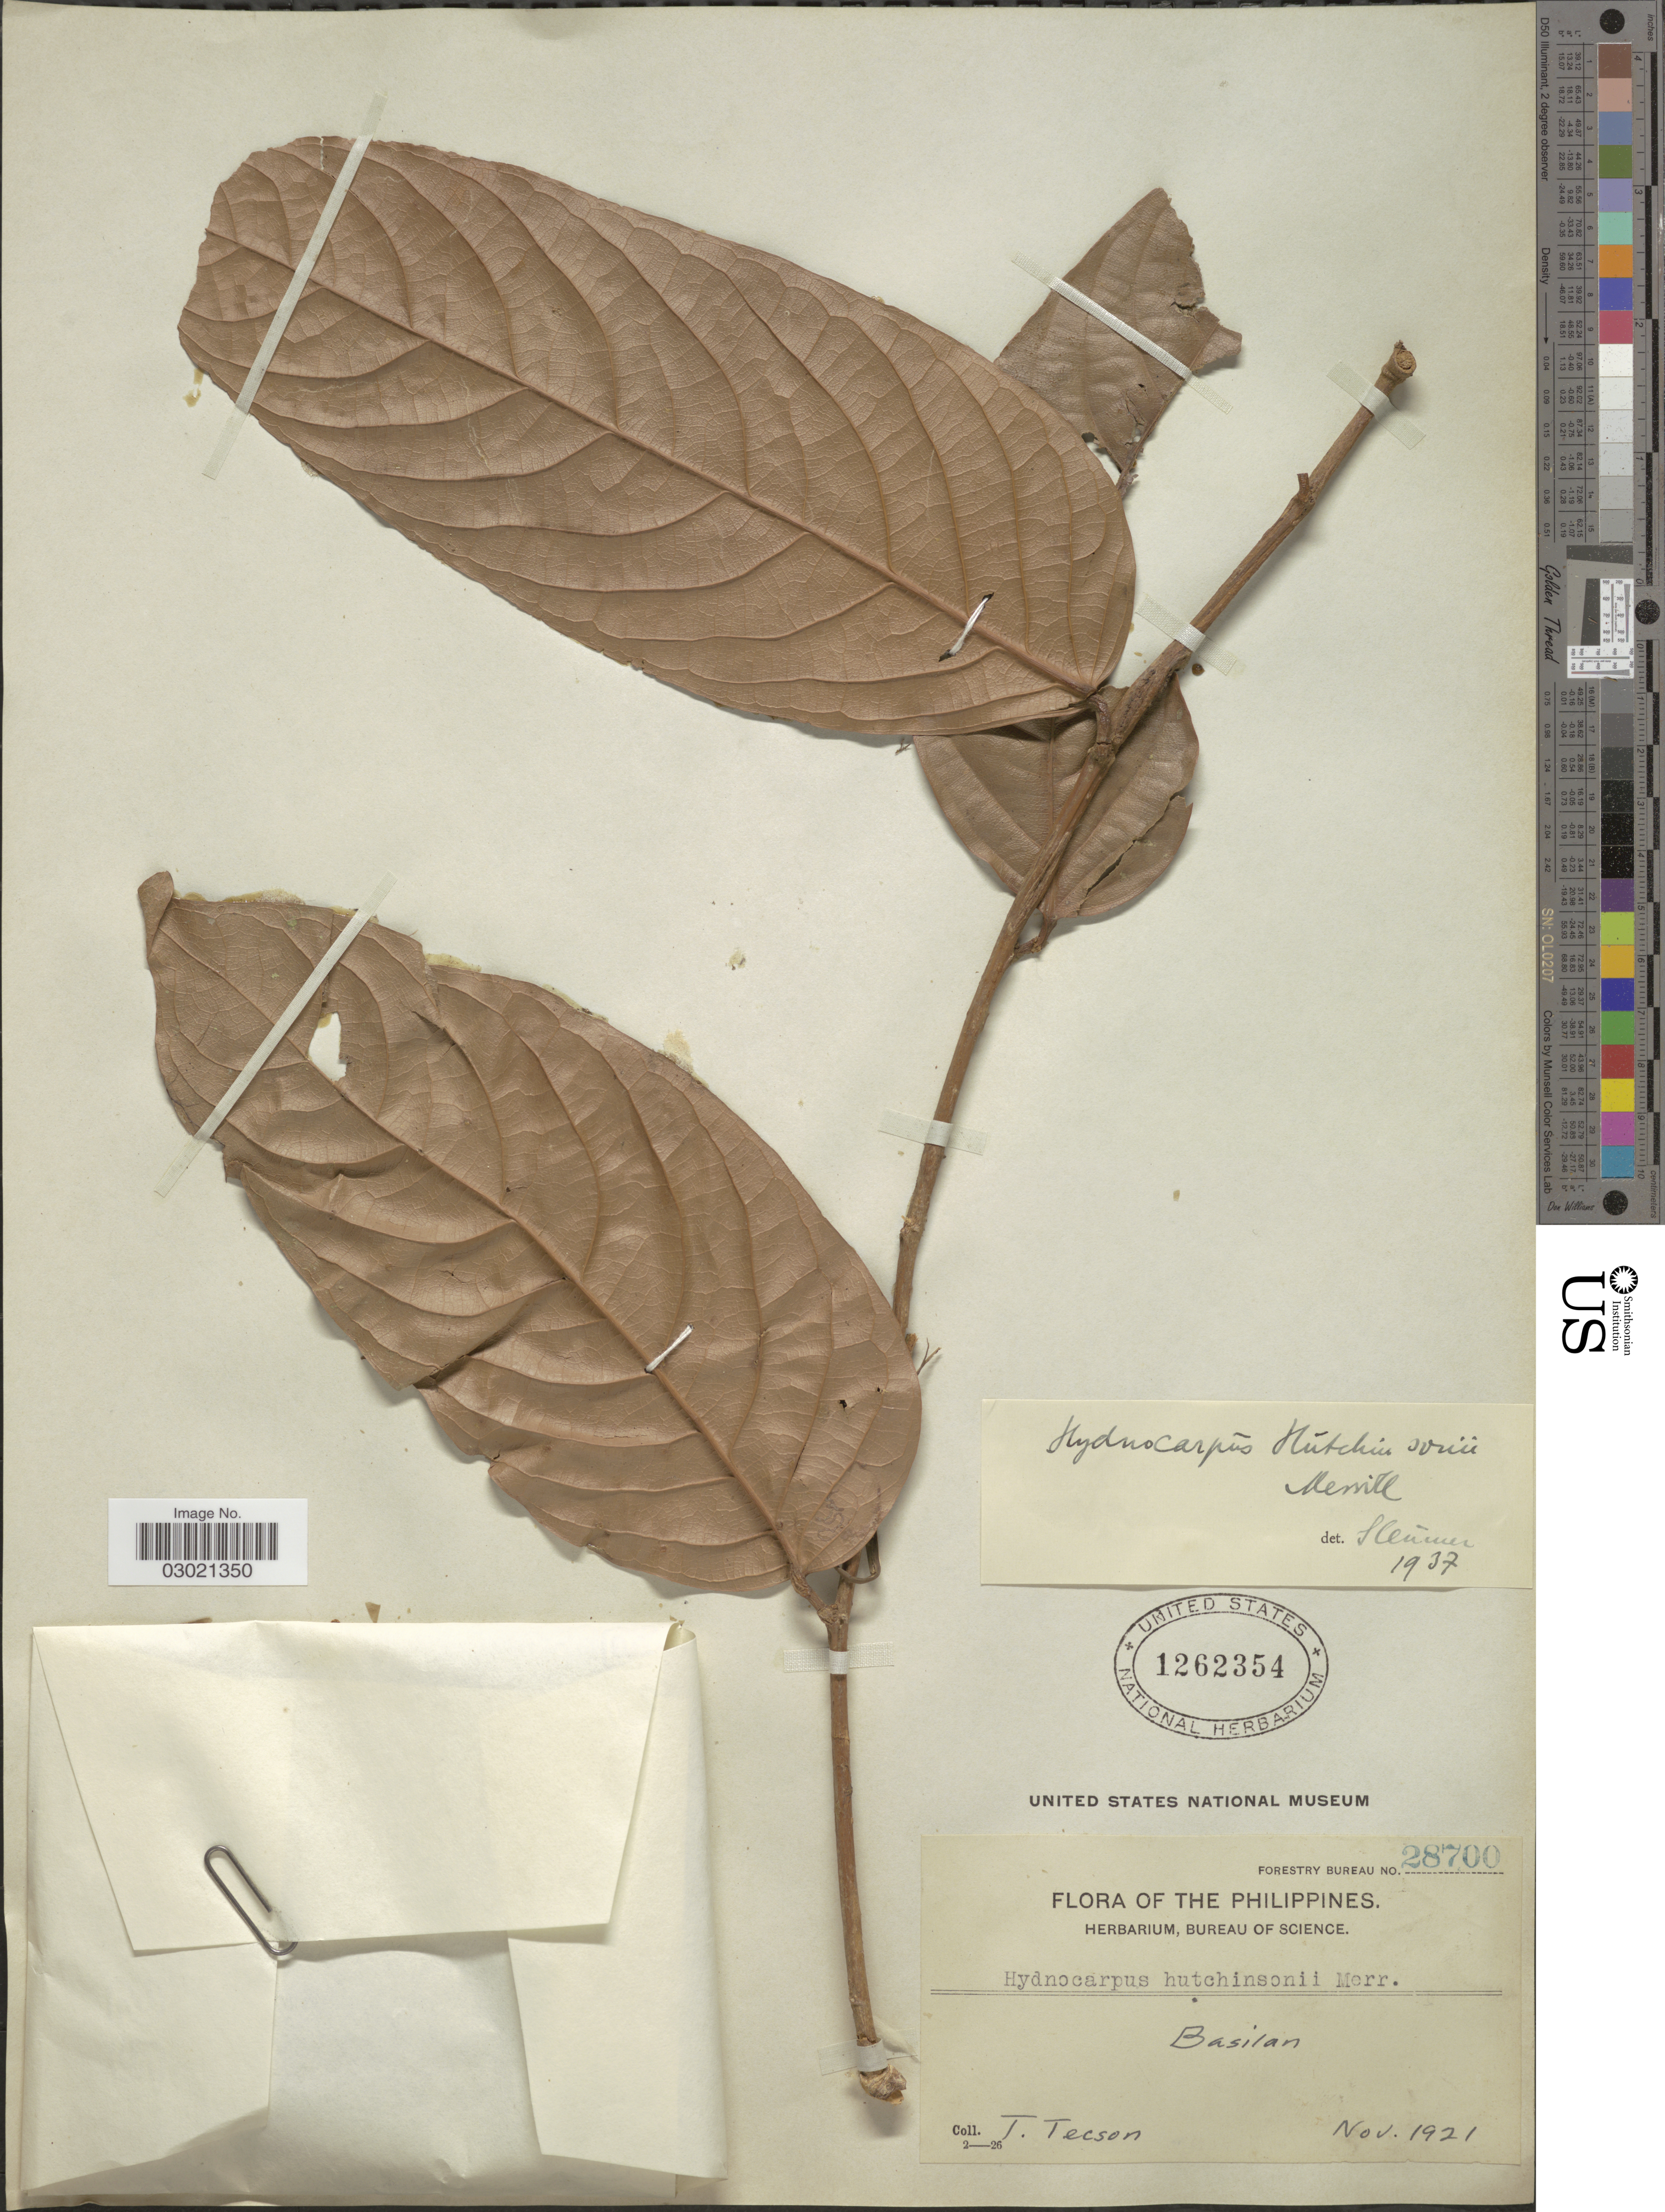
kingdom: Plantae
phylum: Tracheophyta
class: Magnoliopsida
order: Malpighiales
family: Achariaceae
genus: Hydnocarpus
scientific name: Hydnocarpus hutchinsonii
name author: Merr.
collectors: T. Tecson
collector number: Forestry Bureau 28700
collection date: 1921-11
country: Philippines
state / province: Muslim Mindanao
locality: Basilan.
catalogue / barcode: US 1262354